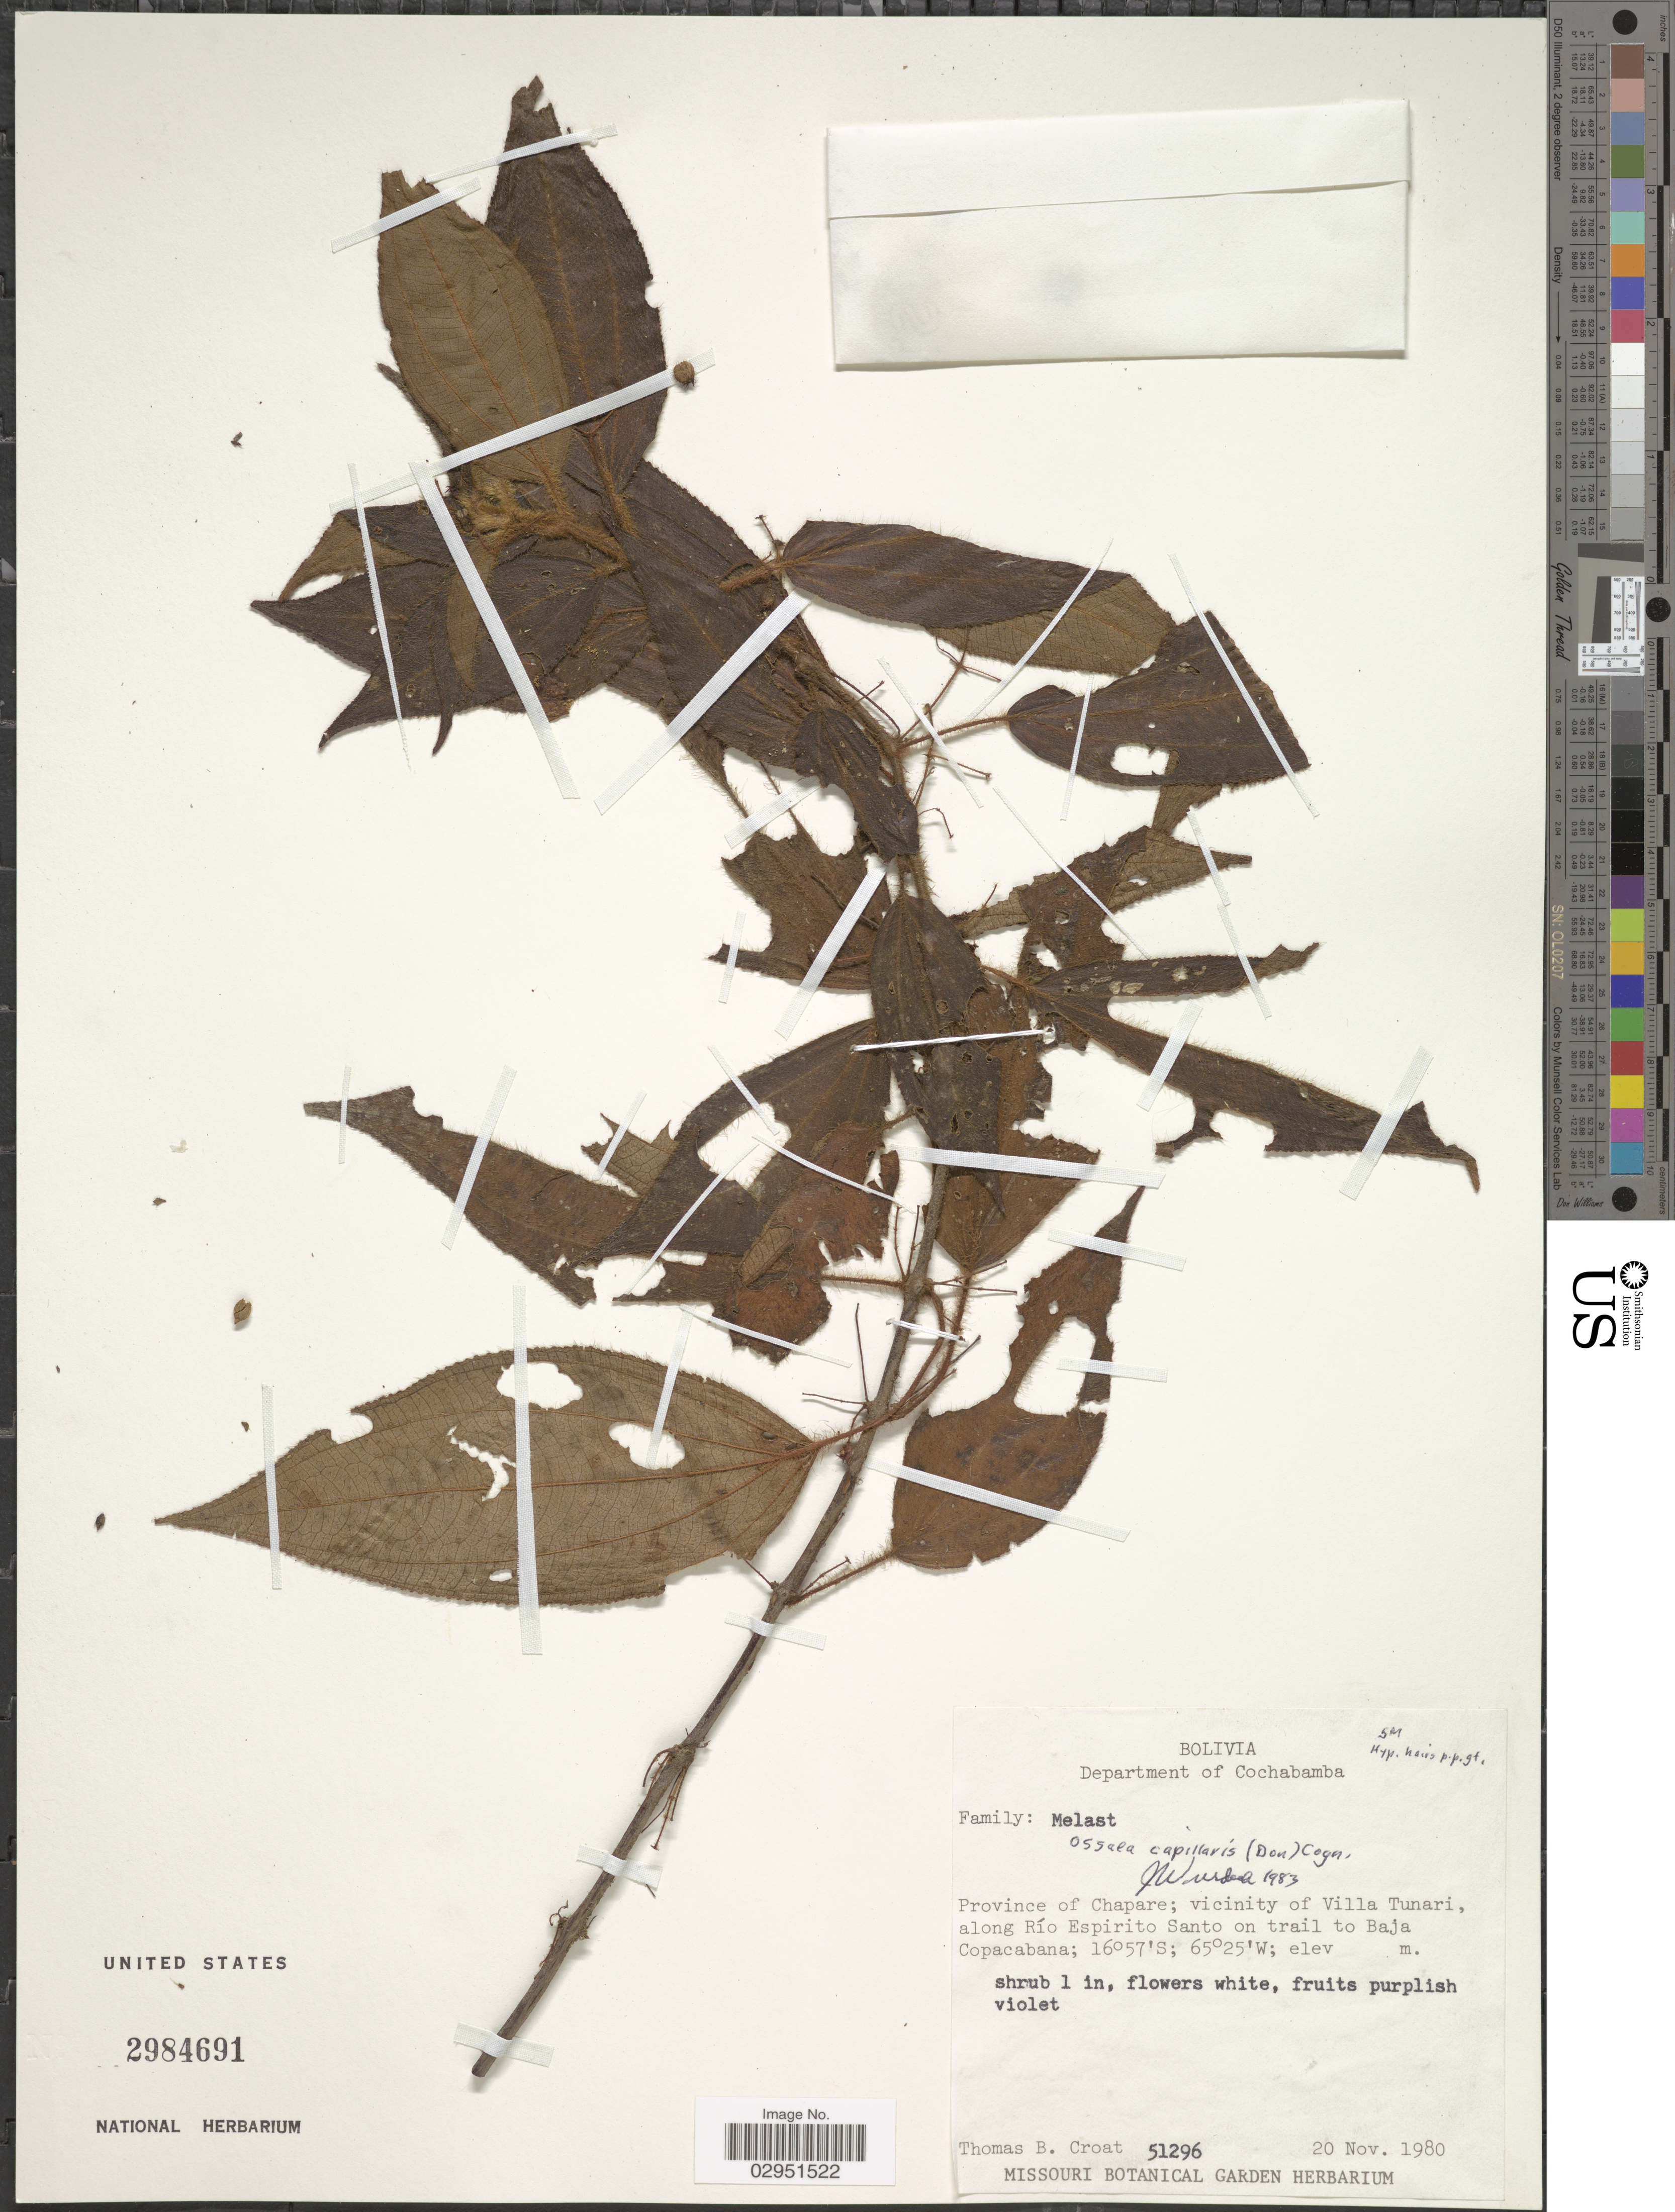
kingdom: Plantae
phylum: Tracheophyta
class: Magnoliopsida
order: Myrtales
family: Melastomataceae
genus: Ossaea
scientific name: Ossaea capillaris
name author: (D. Don) Cogn.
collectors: T. B. Croat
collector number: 51296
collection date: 1980-11-20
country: Bolivia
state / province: Cochabamba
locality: Department of Cochabamba. Province of Chapare; vicinity of Villa Tunari, along Río Espirito Santo on trail to Baja Copacabana.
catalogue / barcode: US 2984691